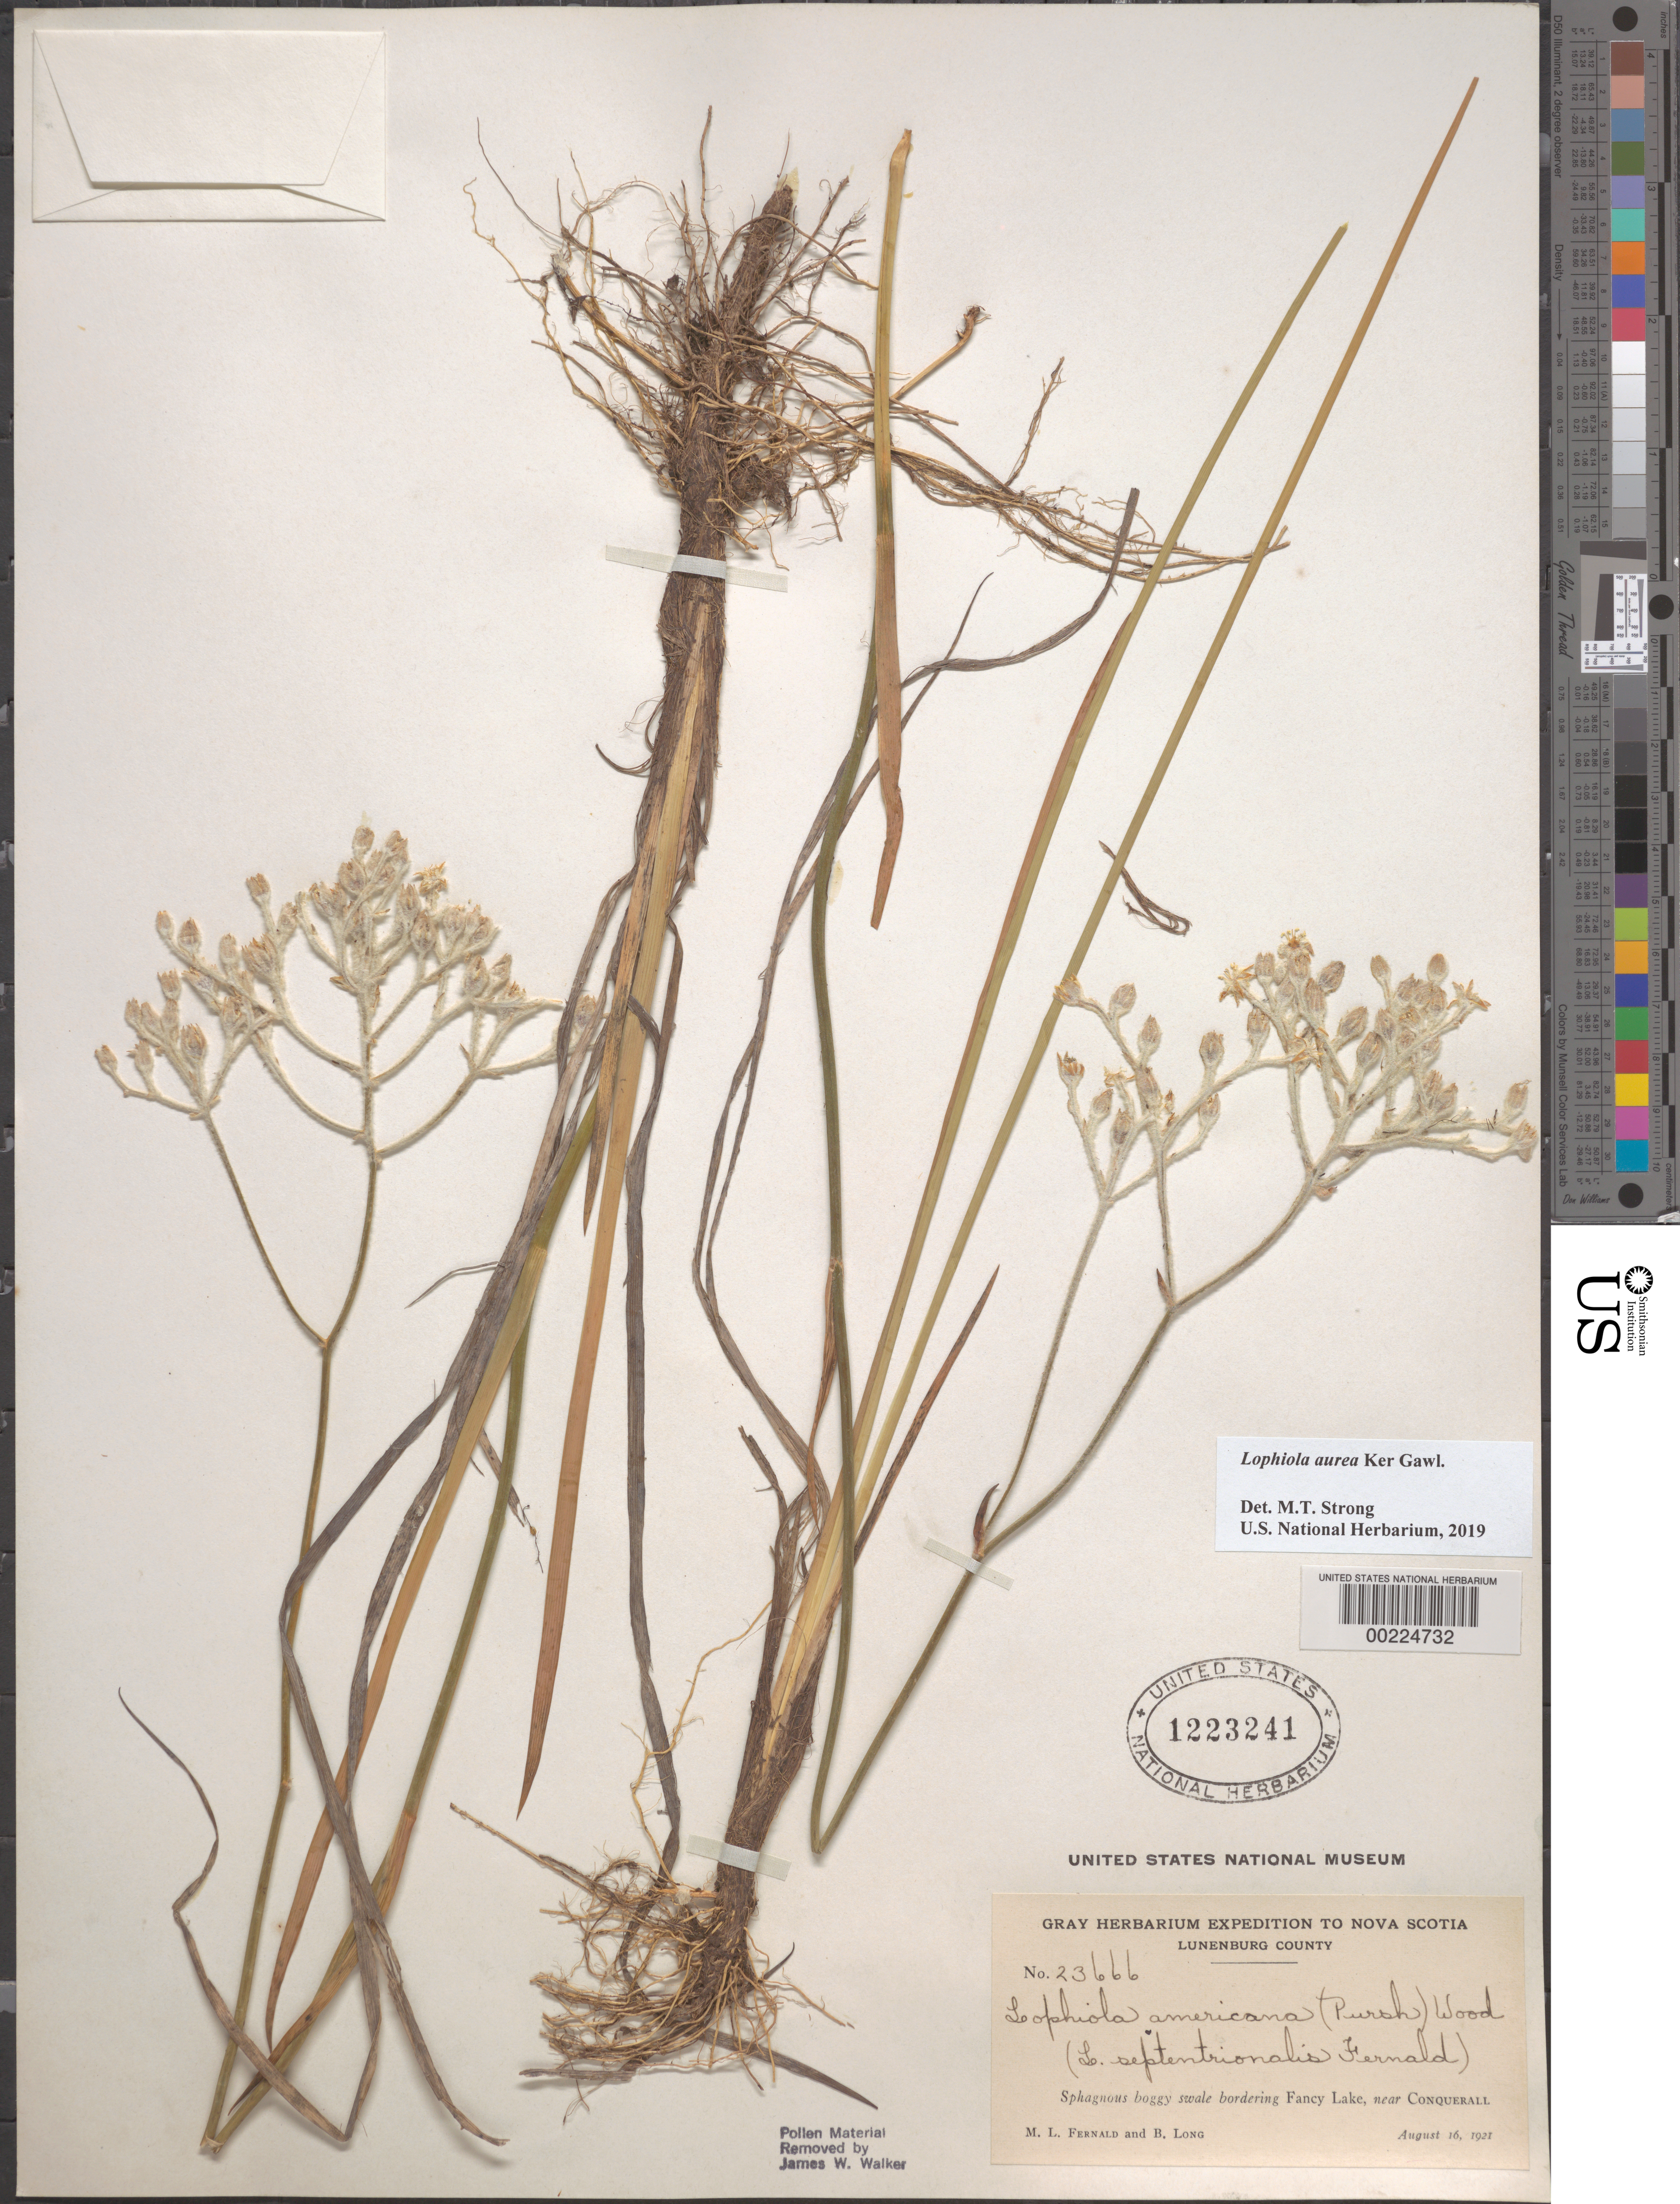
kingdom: Plantae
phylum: Tracheophyta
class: Liliopsida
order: Dioscoreales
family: Nartheciaceae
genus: Lophiola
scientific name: Lophiola aurea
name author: Ker Gawl.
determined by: Strong, Mark T., (BOT), Smithsonian Institution - National Museum of Natural History (UNITED STATES)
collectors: M. L. Fernald & B. H. Long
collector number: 23666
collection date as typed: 16 Aug 1921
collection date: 1921-08-16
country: Canada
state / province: Nova Scotia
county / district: Lunenburg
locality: Fancy lake, near conquerall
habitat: Sphagnous boggy swale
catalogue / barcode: US 1223241